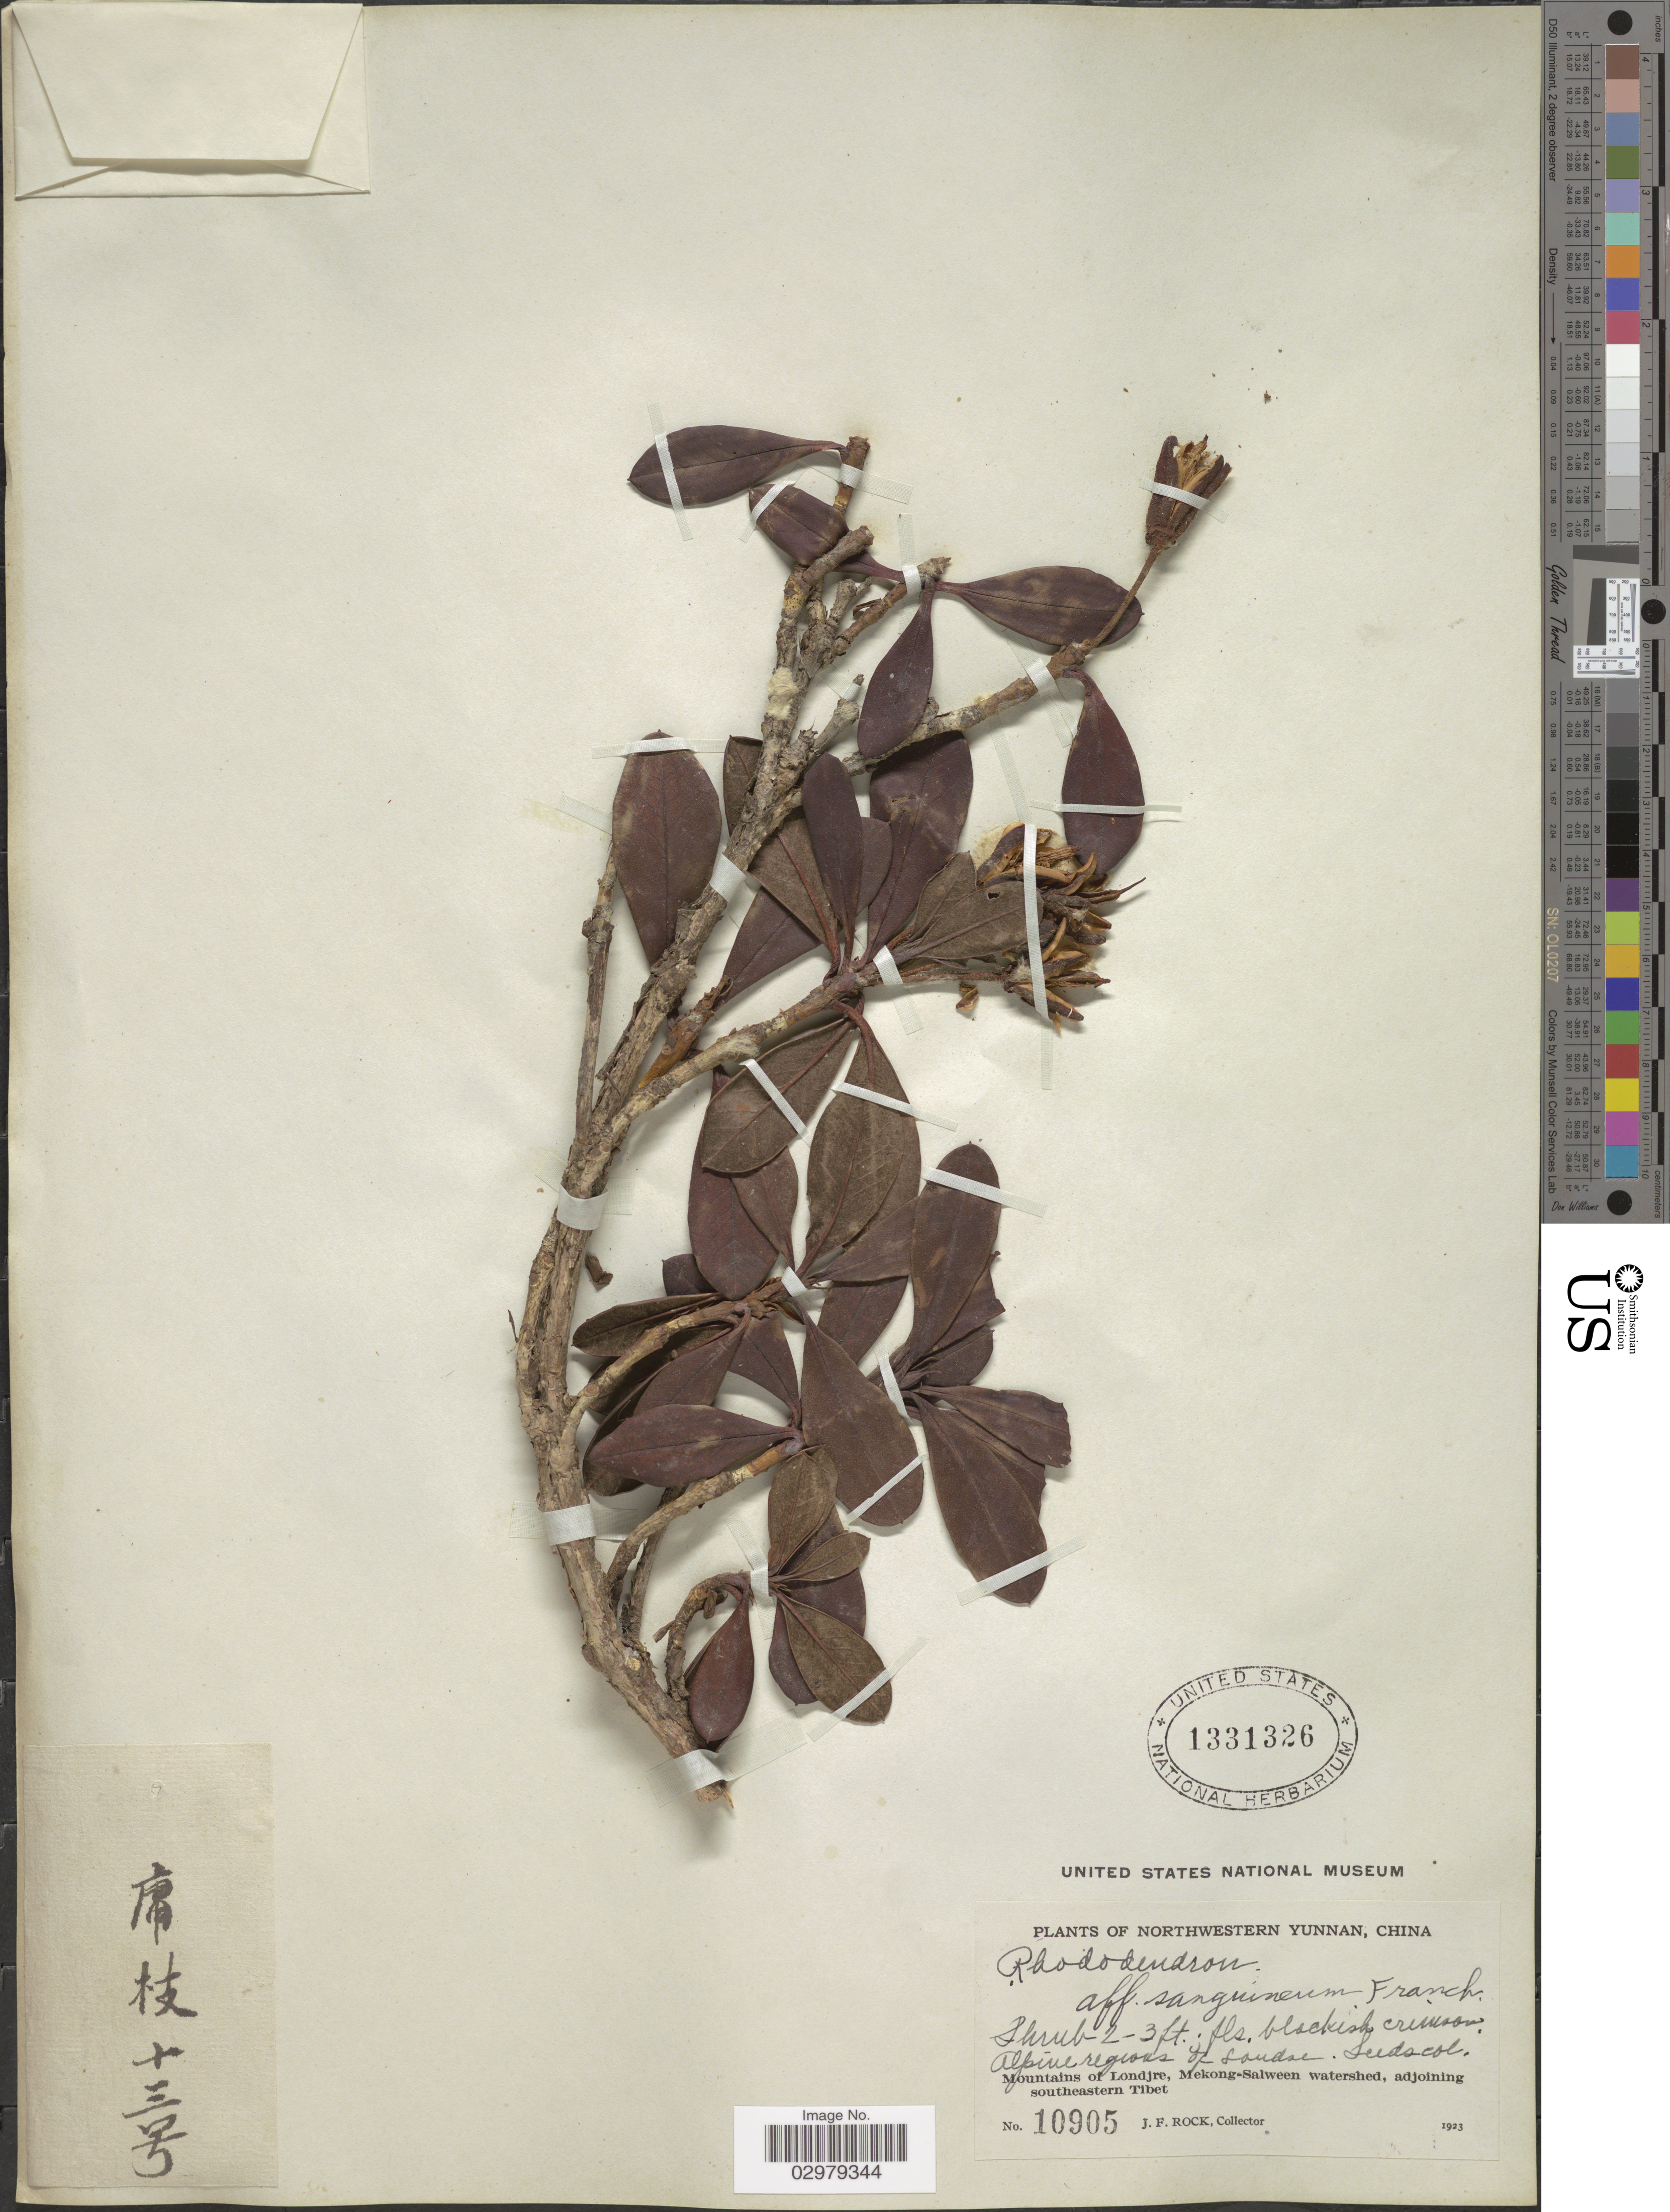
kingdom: Plantae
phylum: Tracheophyta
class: Magnoliopsida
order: Ericales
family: Ericaceae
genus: Rhododendron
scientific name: Rhododendron sp.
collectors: J. Rock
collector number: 10905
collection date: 1923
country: China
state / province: Yunnan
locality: Northwestern Yunnan. Alpine regions of Londre. Mountains of Londjre, Mekong-Salween watershed, adjoining southeastern Tibet.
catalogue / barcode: US 1331326